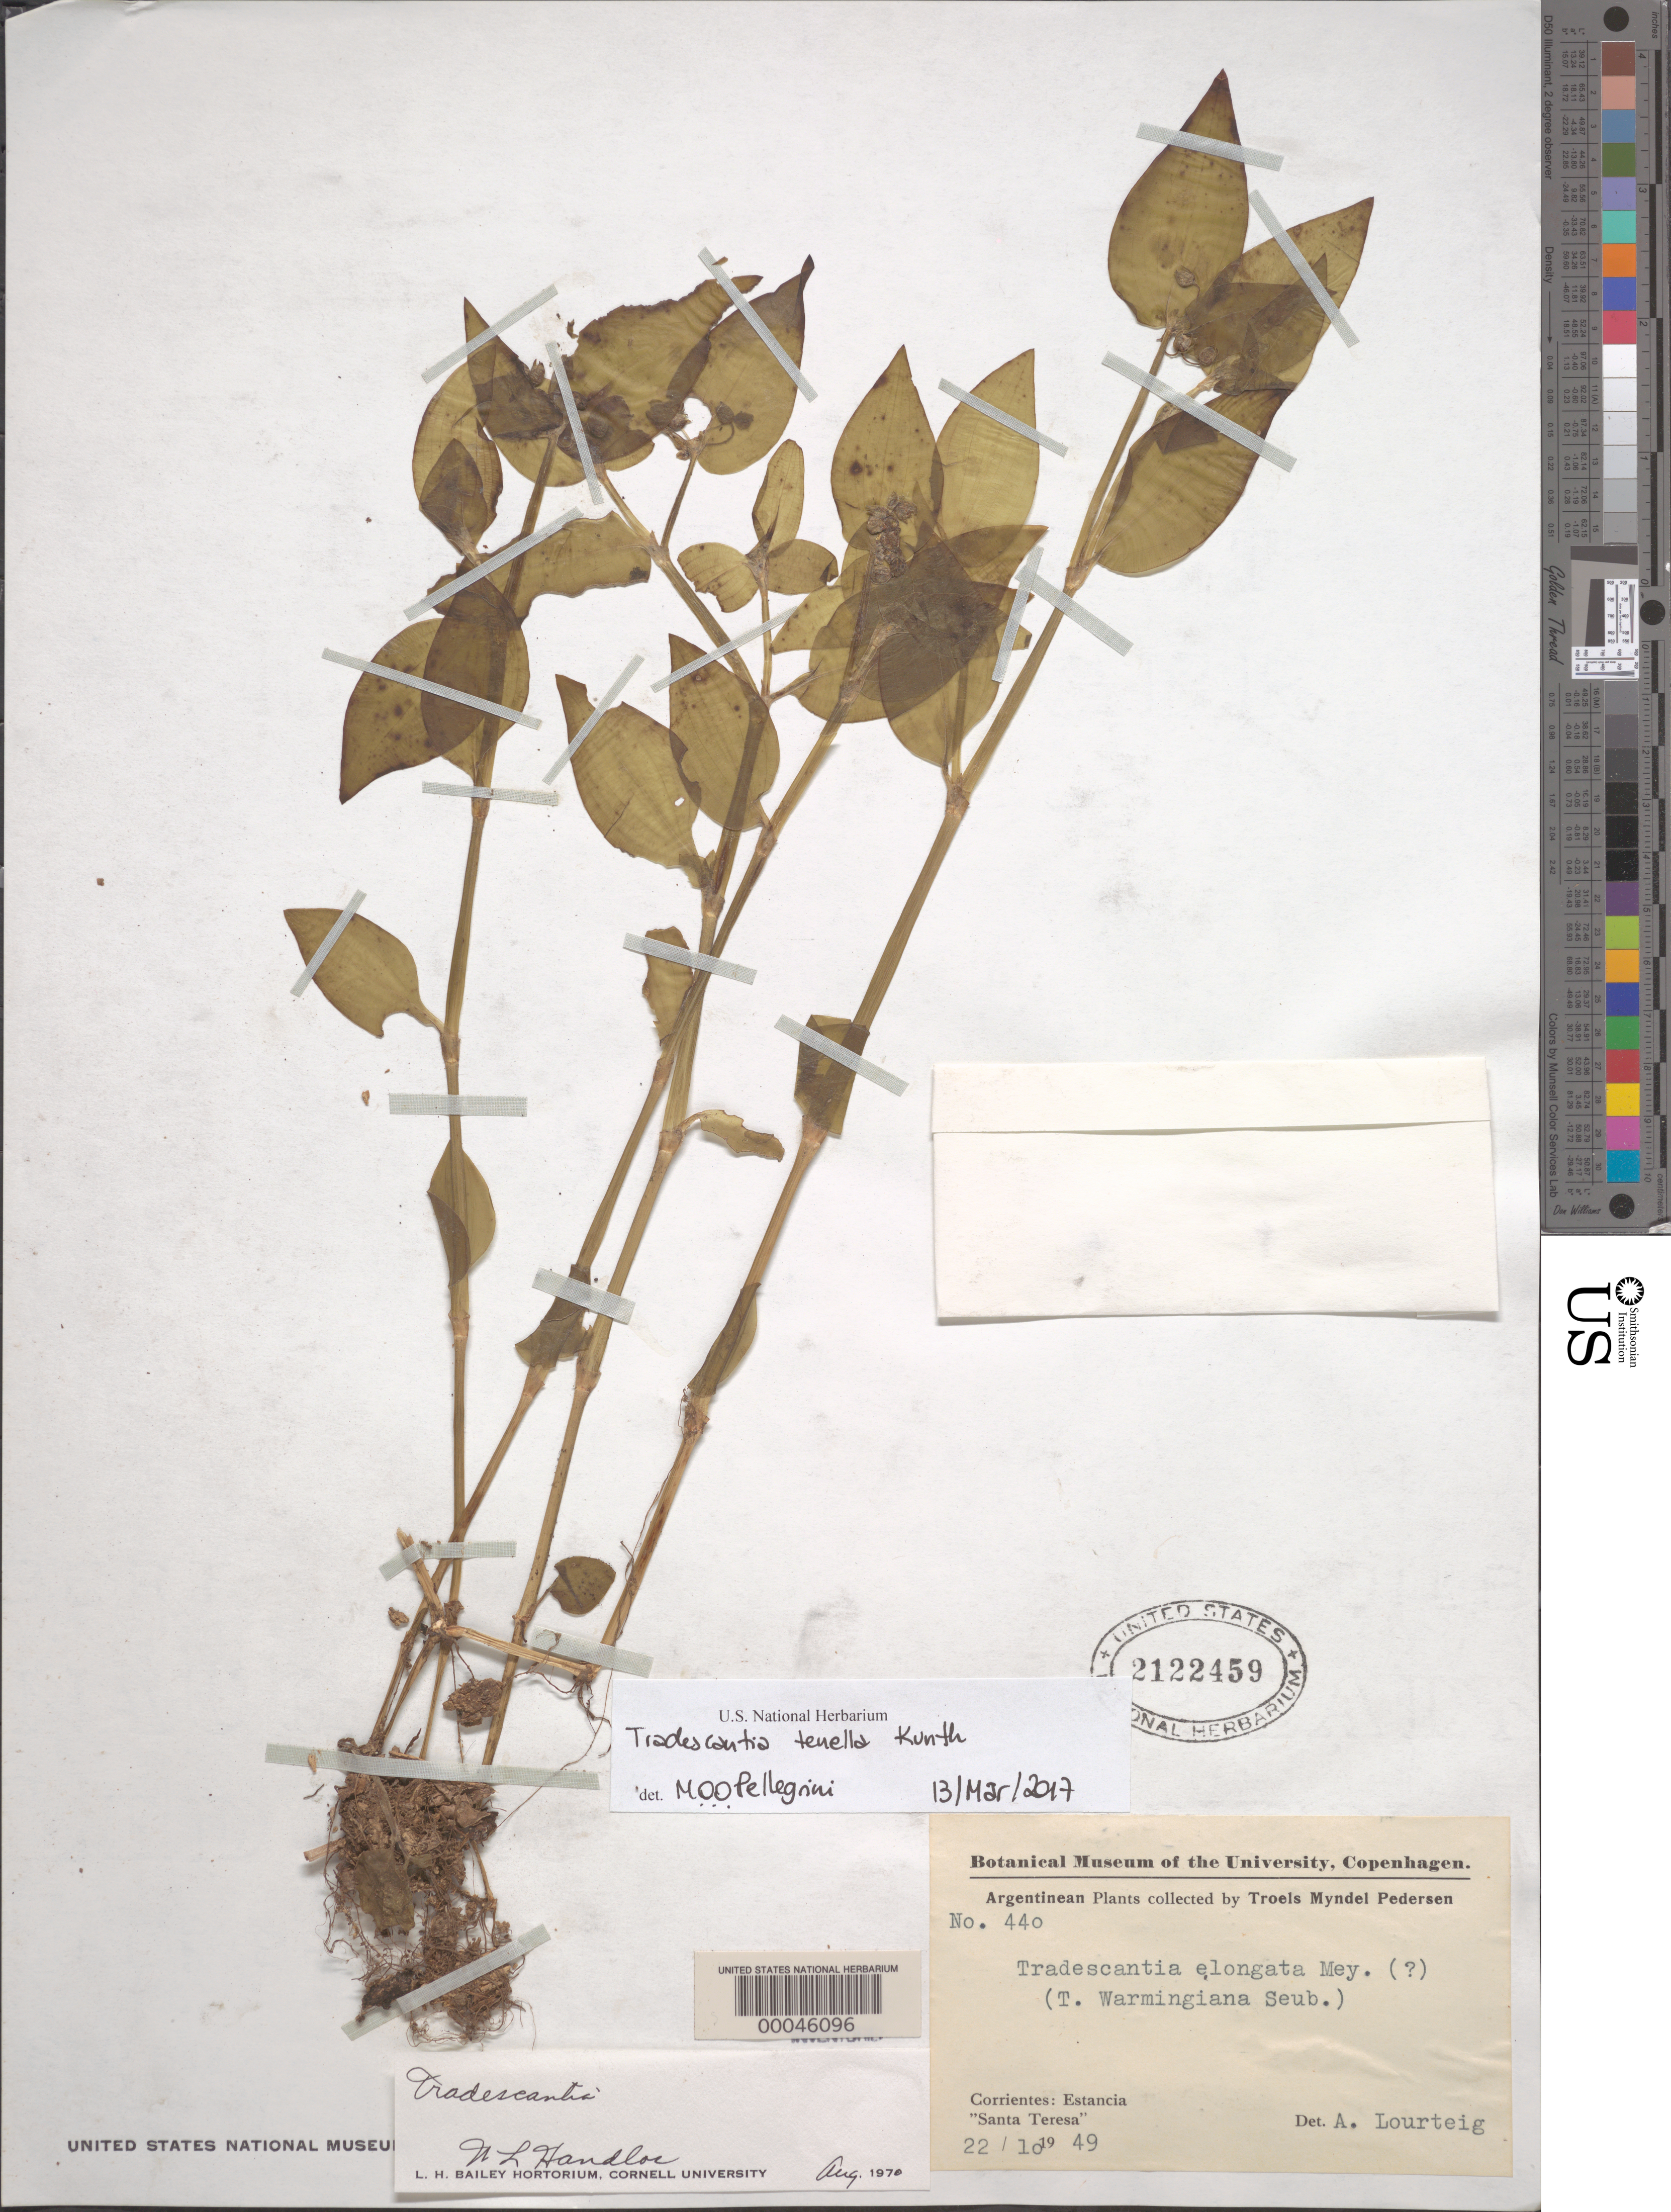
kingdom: Plantae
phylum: Tracheophyta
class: Liliopsida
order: Commelinales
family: Commelinaceae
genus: Tradescantia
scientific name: Tradescantia tenella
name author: Kunth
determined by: Pellegrini, M. O. de Oliveira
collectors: T. M. Pedersen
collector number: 440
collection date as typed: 22 Oct 1949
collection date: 1949-10-22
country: Argentina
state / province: Corrientes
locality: Santa Teresa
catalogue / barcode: US 2122459